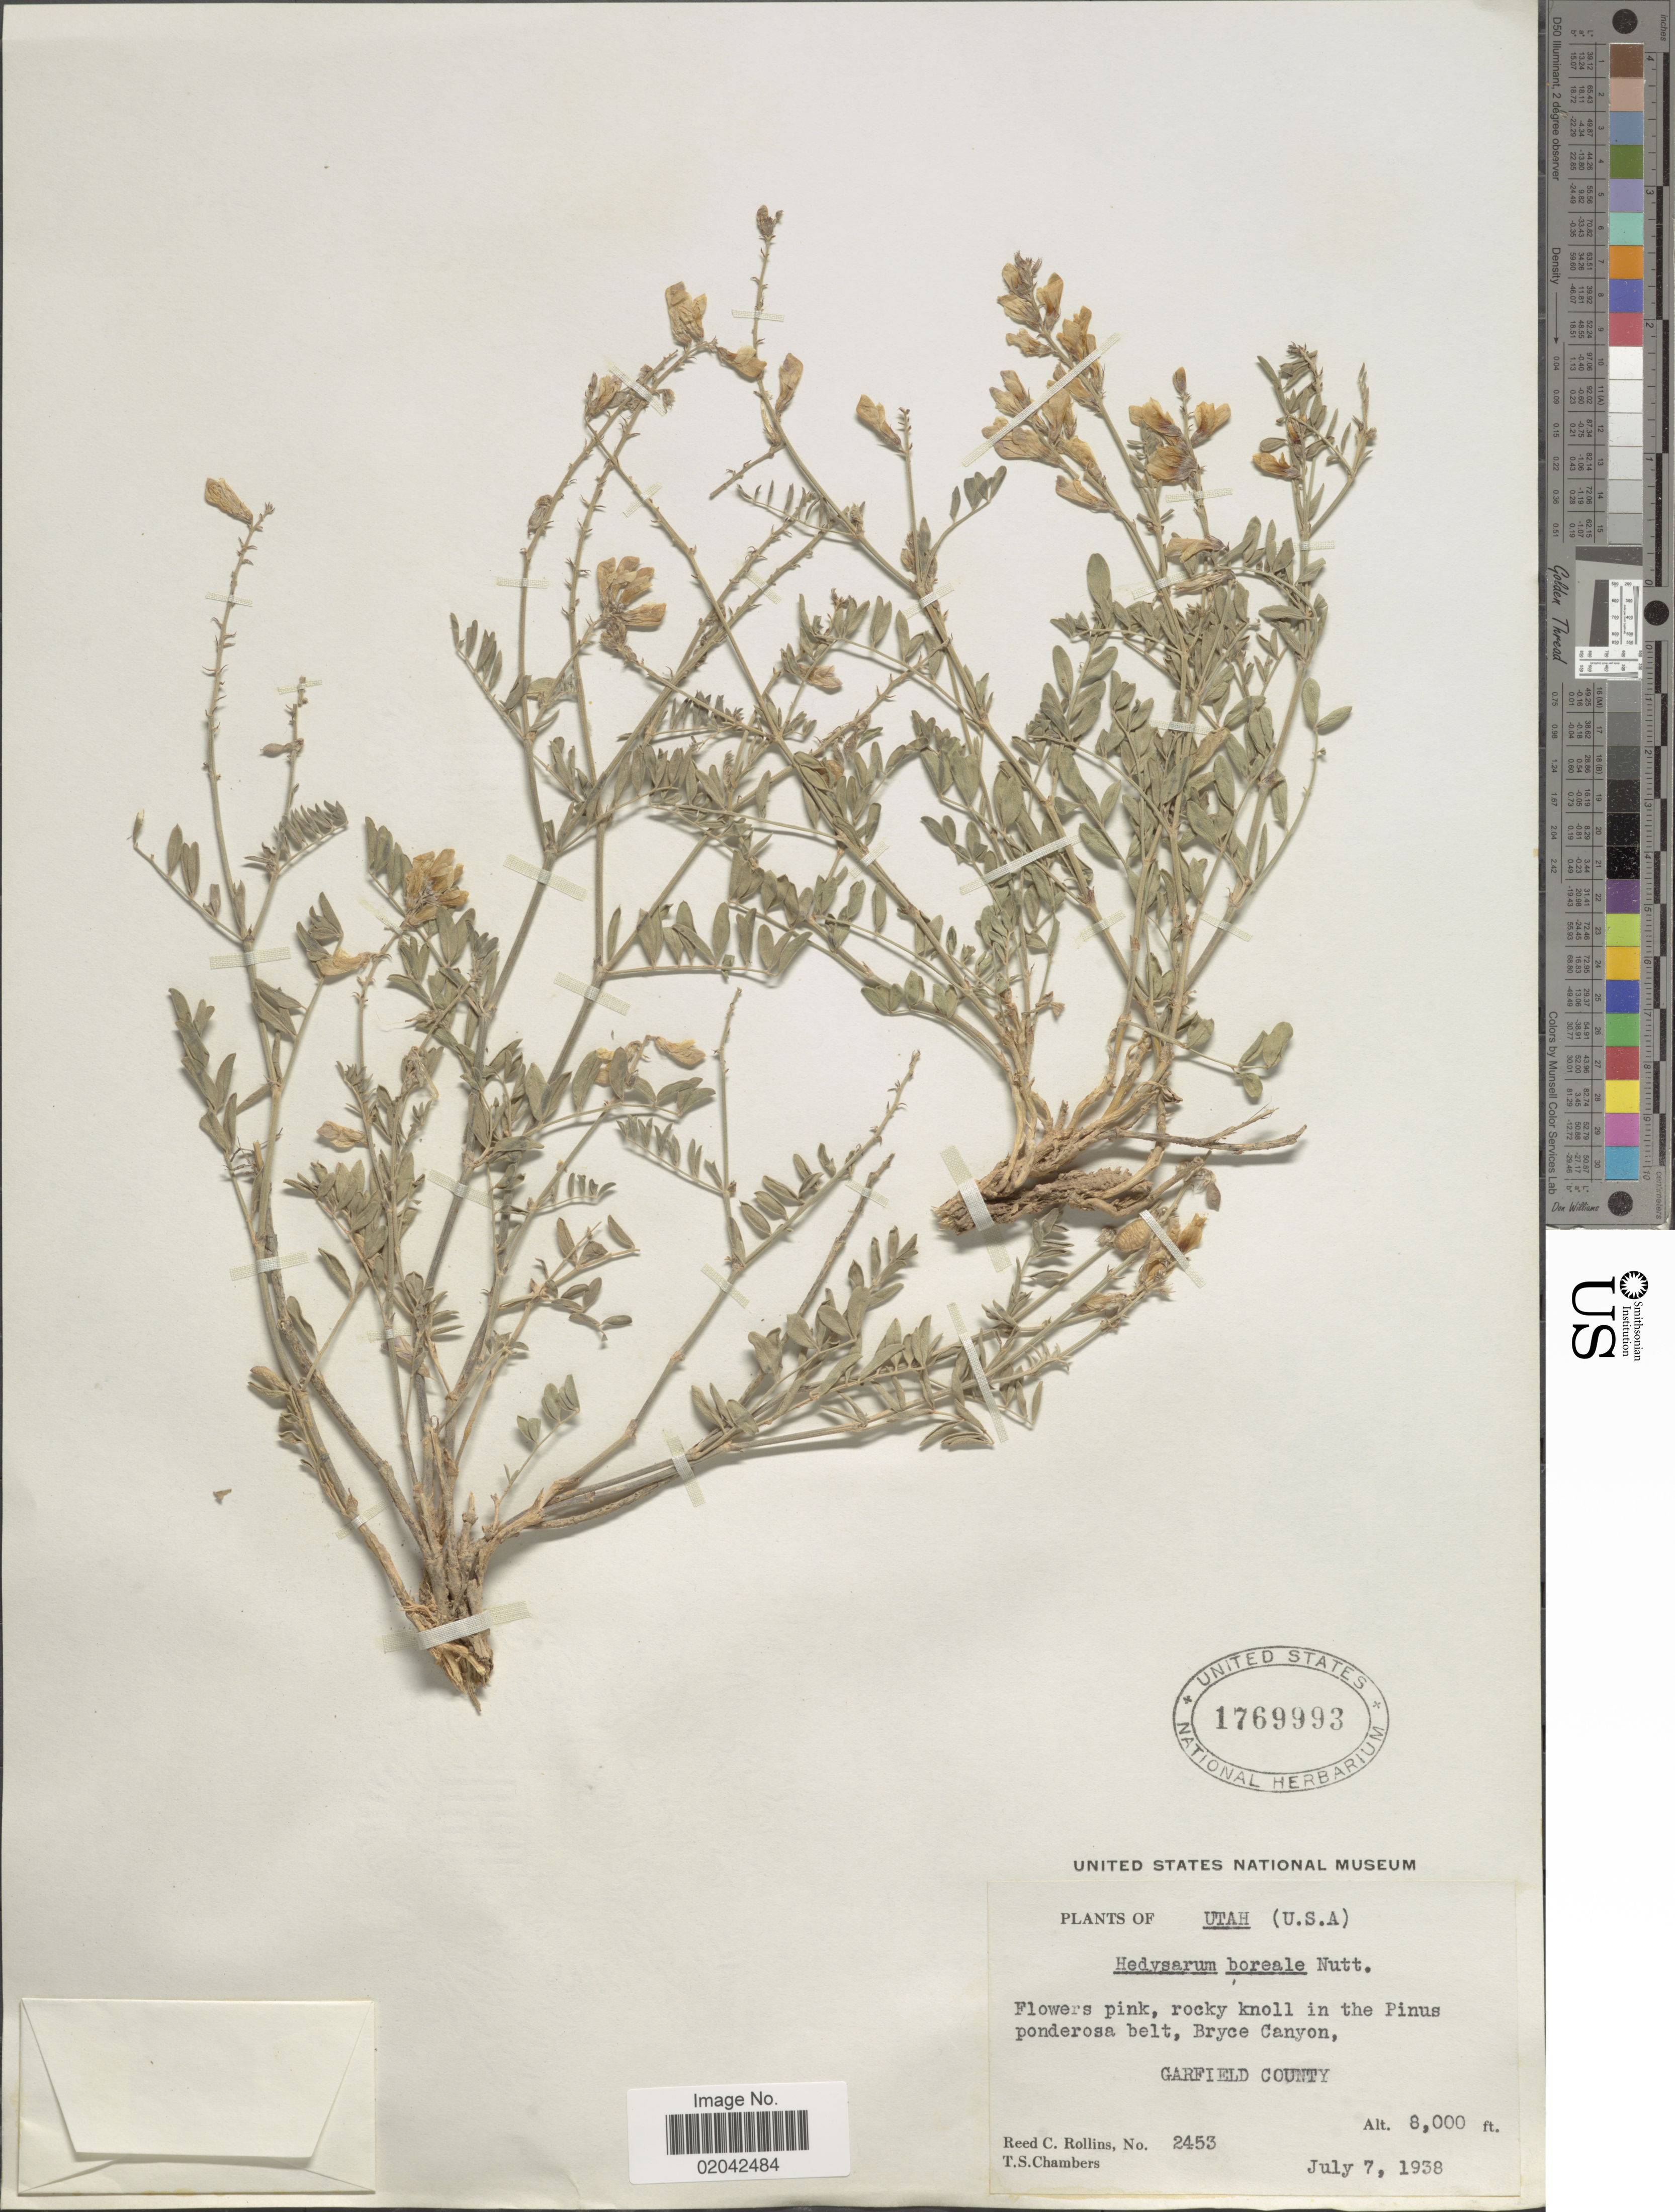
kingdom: Plantae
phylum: Tracheophyta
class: Magnoliopsida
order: Fabales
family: Fabaceae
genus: Hedysarum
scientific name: Hedysarum boreale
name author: Nutt.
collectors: R. C. Rollins & T. Chambers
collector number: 2453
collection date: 1938-07-07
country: United States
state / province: Utah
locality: USA, Bryce Canyon, Garfield County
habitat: rocky knoll in the pinus ponderosa belt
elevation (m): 2438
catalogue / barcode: US 1769993